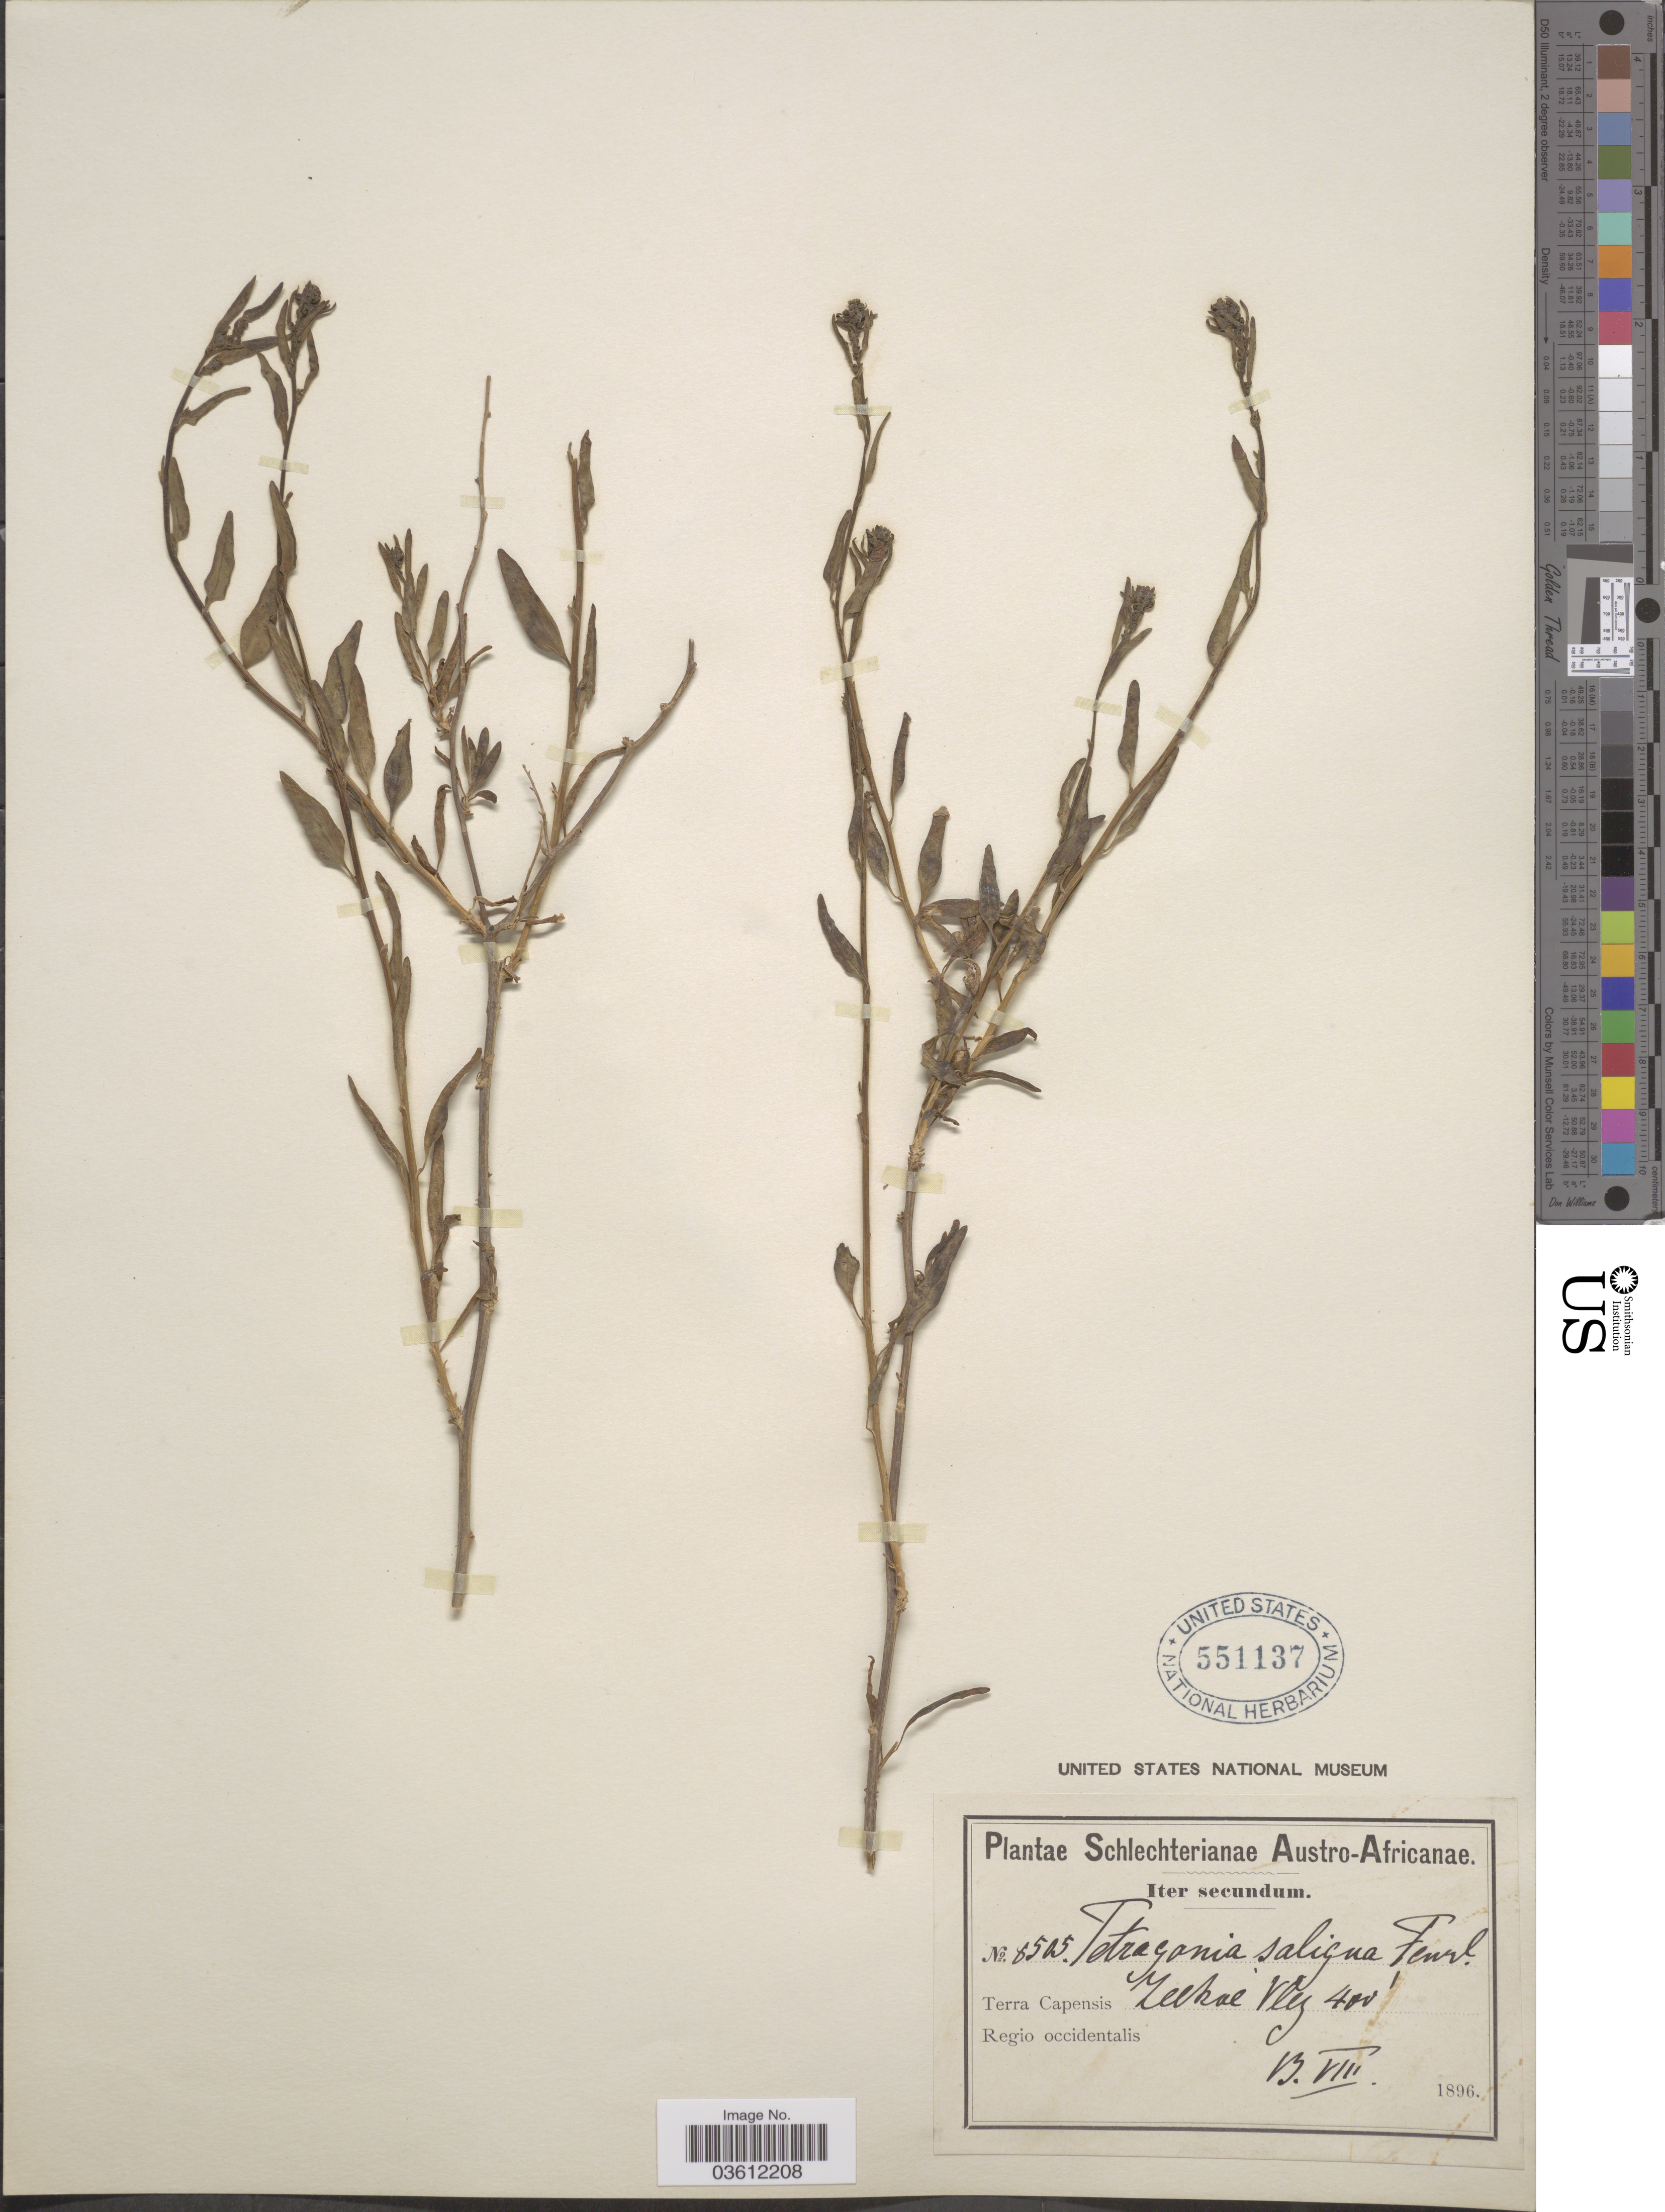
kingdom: Plantae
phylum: Tracheophyta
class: Magnoliopsida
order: Caryophyllales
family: Aizoaceae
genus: Tetragonia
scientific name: Tetragonia saligna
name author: Fenzl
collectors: Schlechter, --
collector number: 8505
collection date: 1896-08-13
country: South Africa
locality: Austro-Africanae. Terra Capensis. Regio occidentalis. Zeekoe Vlej.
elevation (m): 122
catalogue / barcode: US 551137